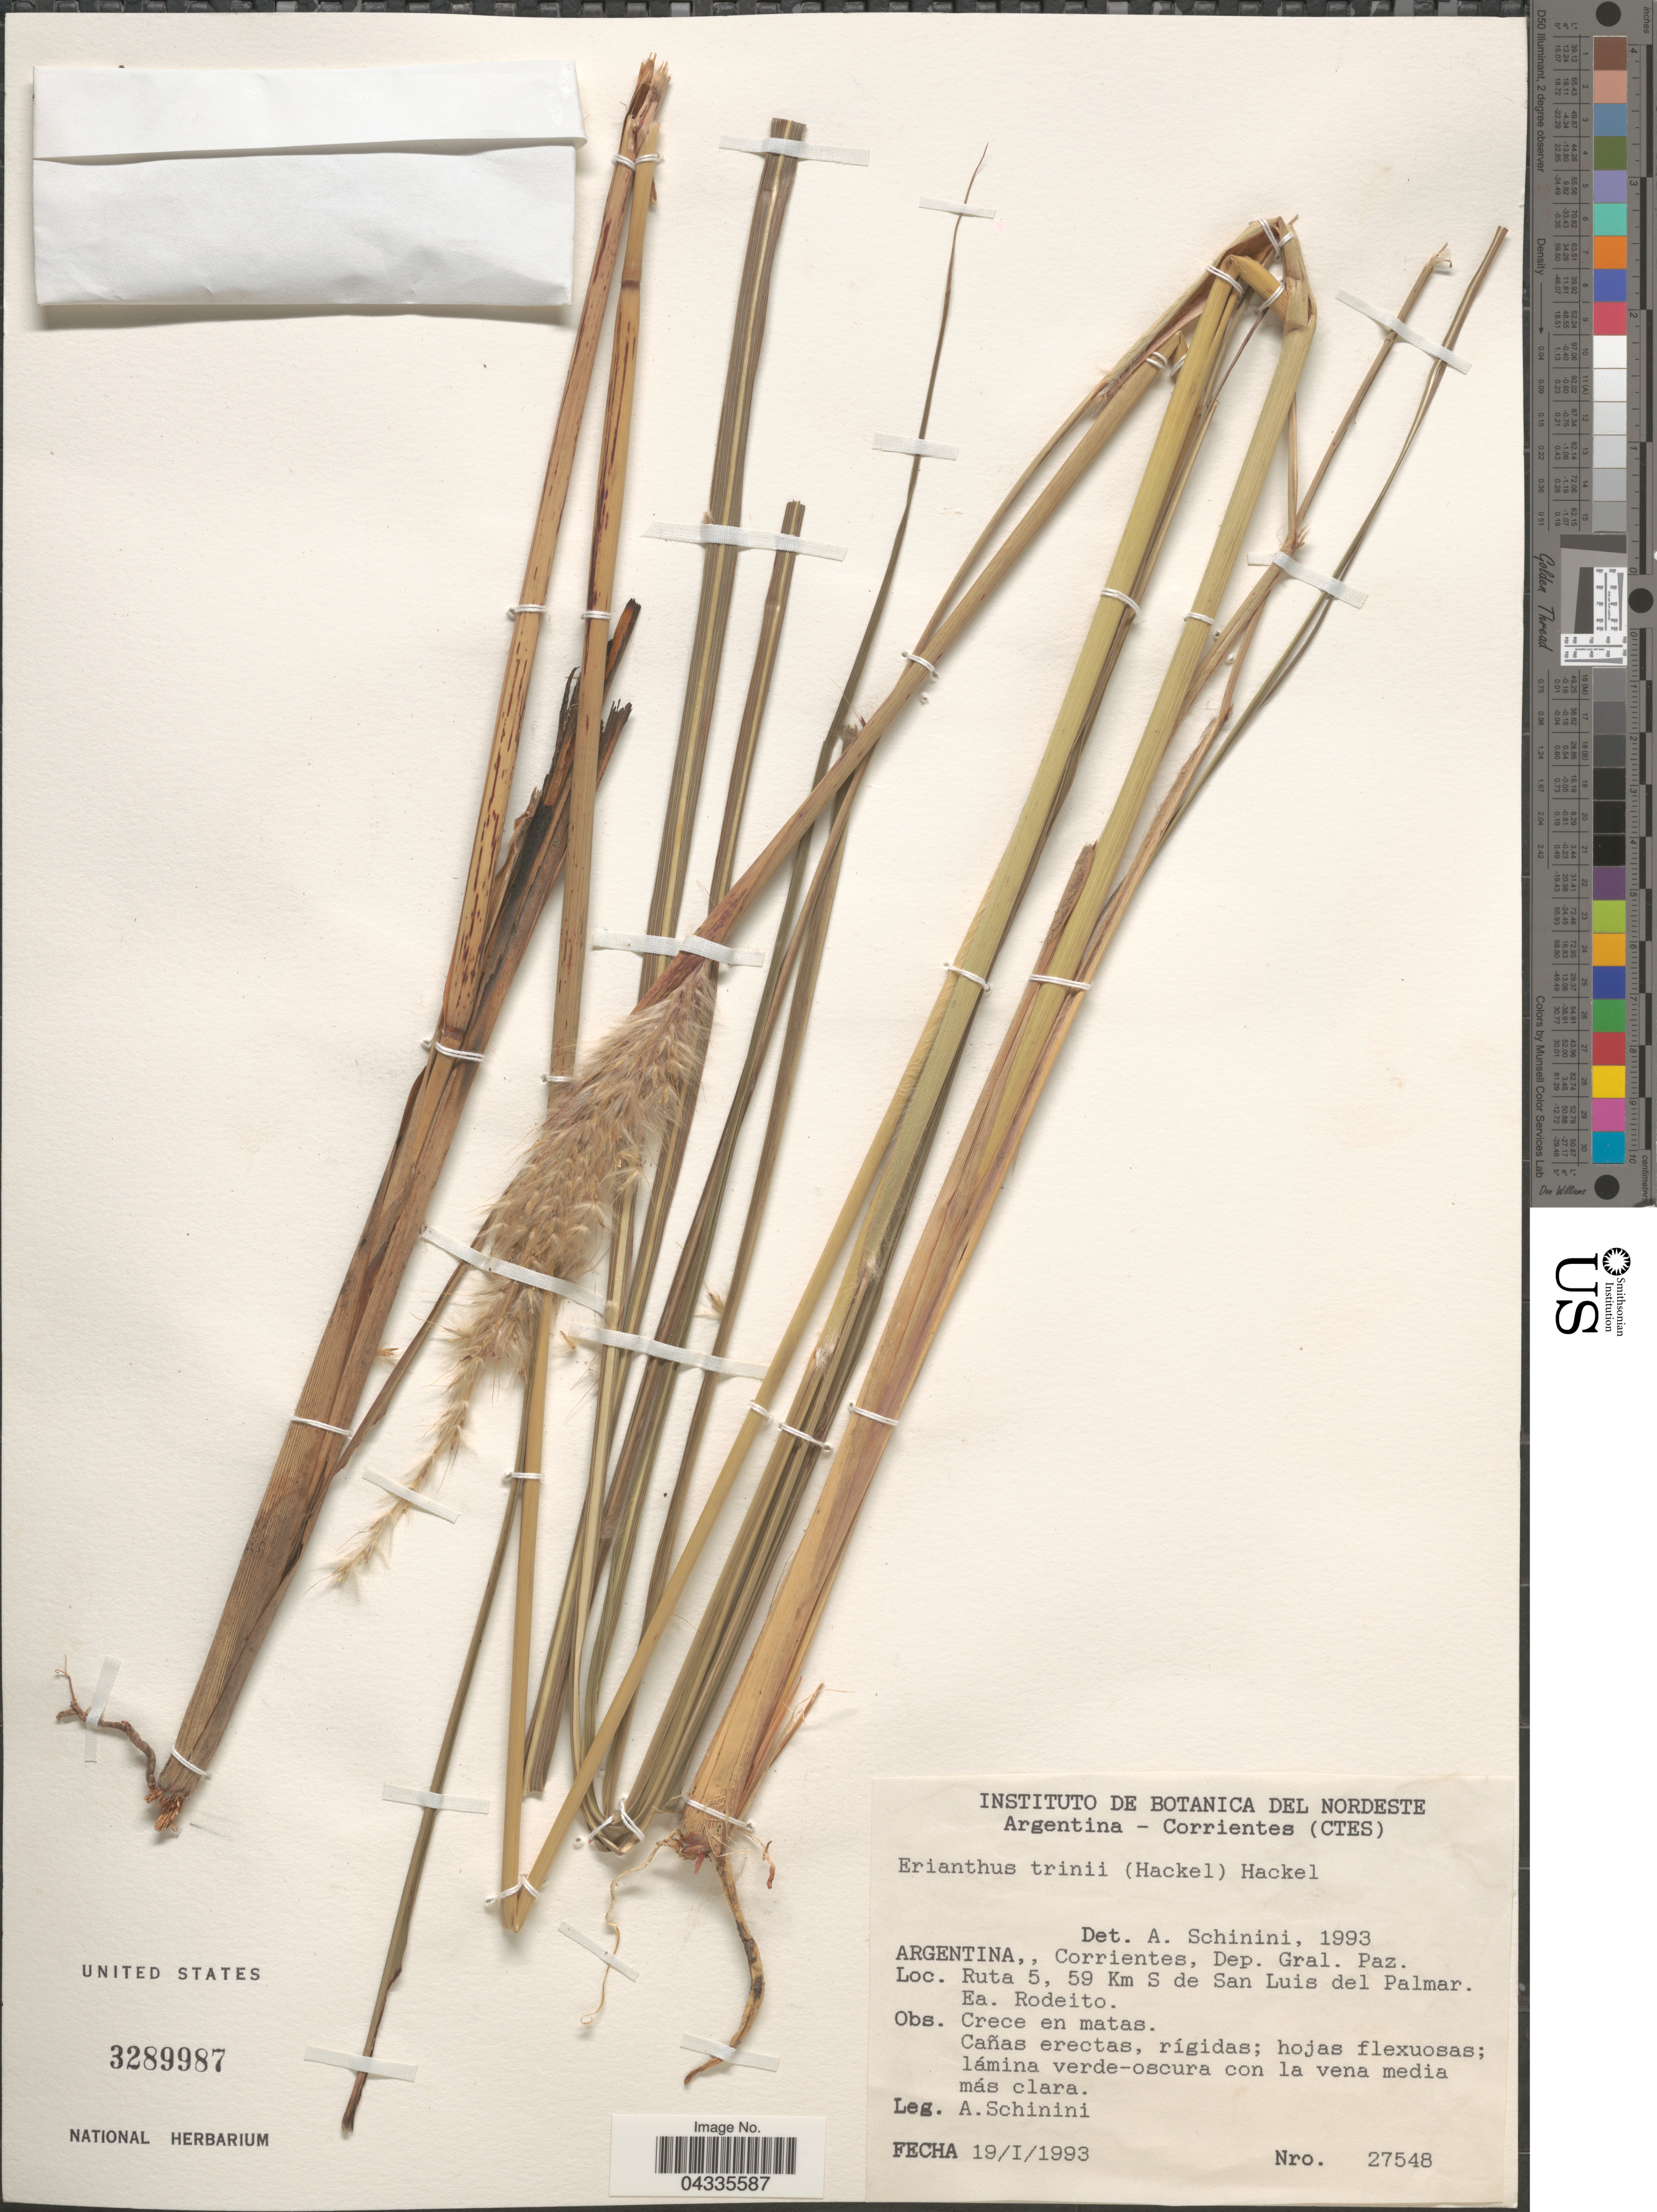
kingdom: Plantae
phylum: Tracheophyta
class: Liliopsida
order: Poales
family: Poaceae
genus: Erianthus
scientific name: Erianthus trinii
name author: Hack.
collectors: A. Schinini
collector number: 27548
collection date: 1993-01-19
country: Argentina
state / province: Corrientes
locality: Dep. Gral. Paz. Ruta 5, 59 Km S de San Luis del Palmar. Ea. Rodeito.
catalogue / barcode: US 3289987